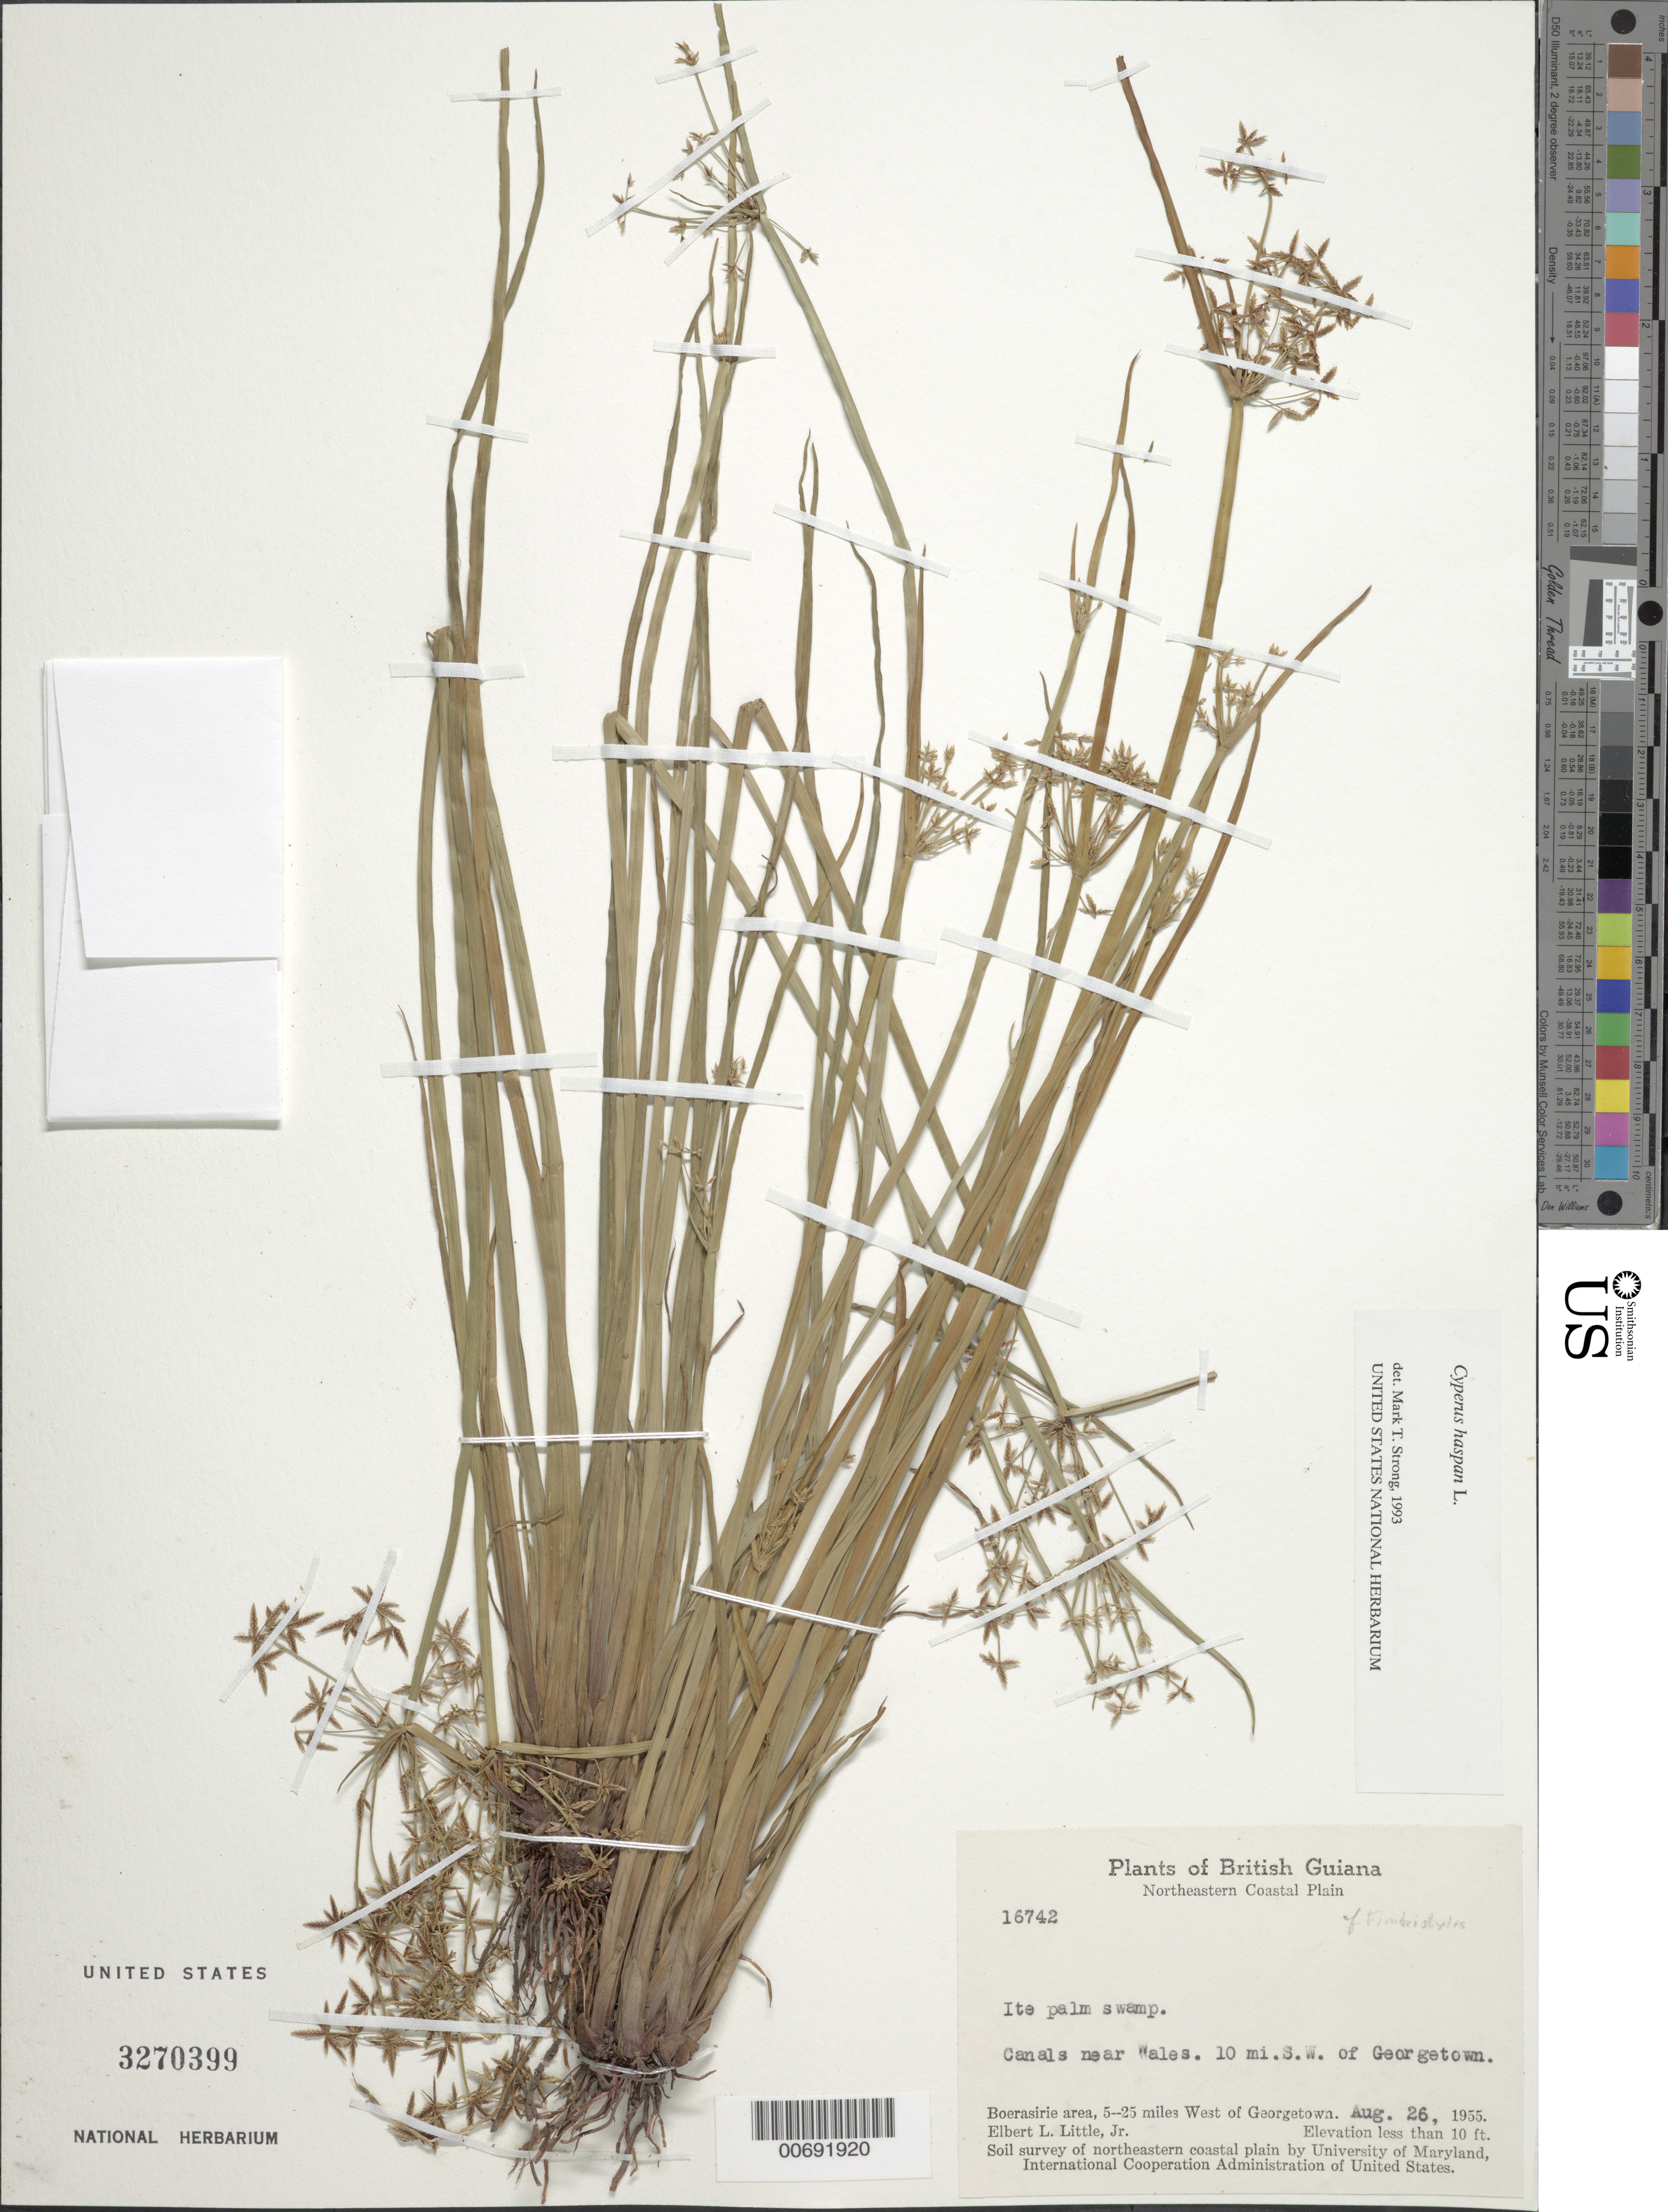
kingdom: Plantae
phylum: Tracheophyta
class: Liliopsida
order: Poales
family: Cyperaceae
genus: Cyperus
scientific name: Cyperus haspan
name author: L.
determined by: Strong, M. T., (US), Smithsonian Institution - National Museum of Natural History (UNITED STATES)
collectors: E. L. Little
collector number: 16742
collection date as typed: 26-Aug-55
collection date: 1955-08-26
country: Guyana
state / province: Essequibo Isl-W. Demerara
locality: Boerasirie area, near Wales, 10 mi. SW of Georgetown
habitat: Ite palm swamp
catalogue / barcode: US 3270399